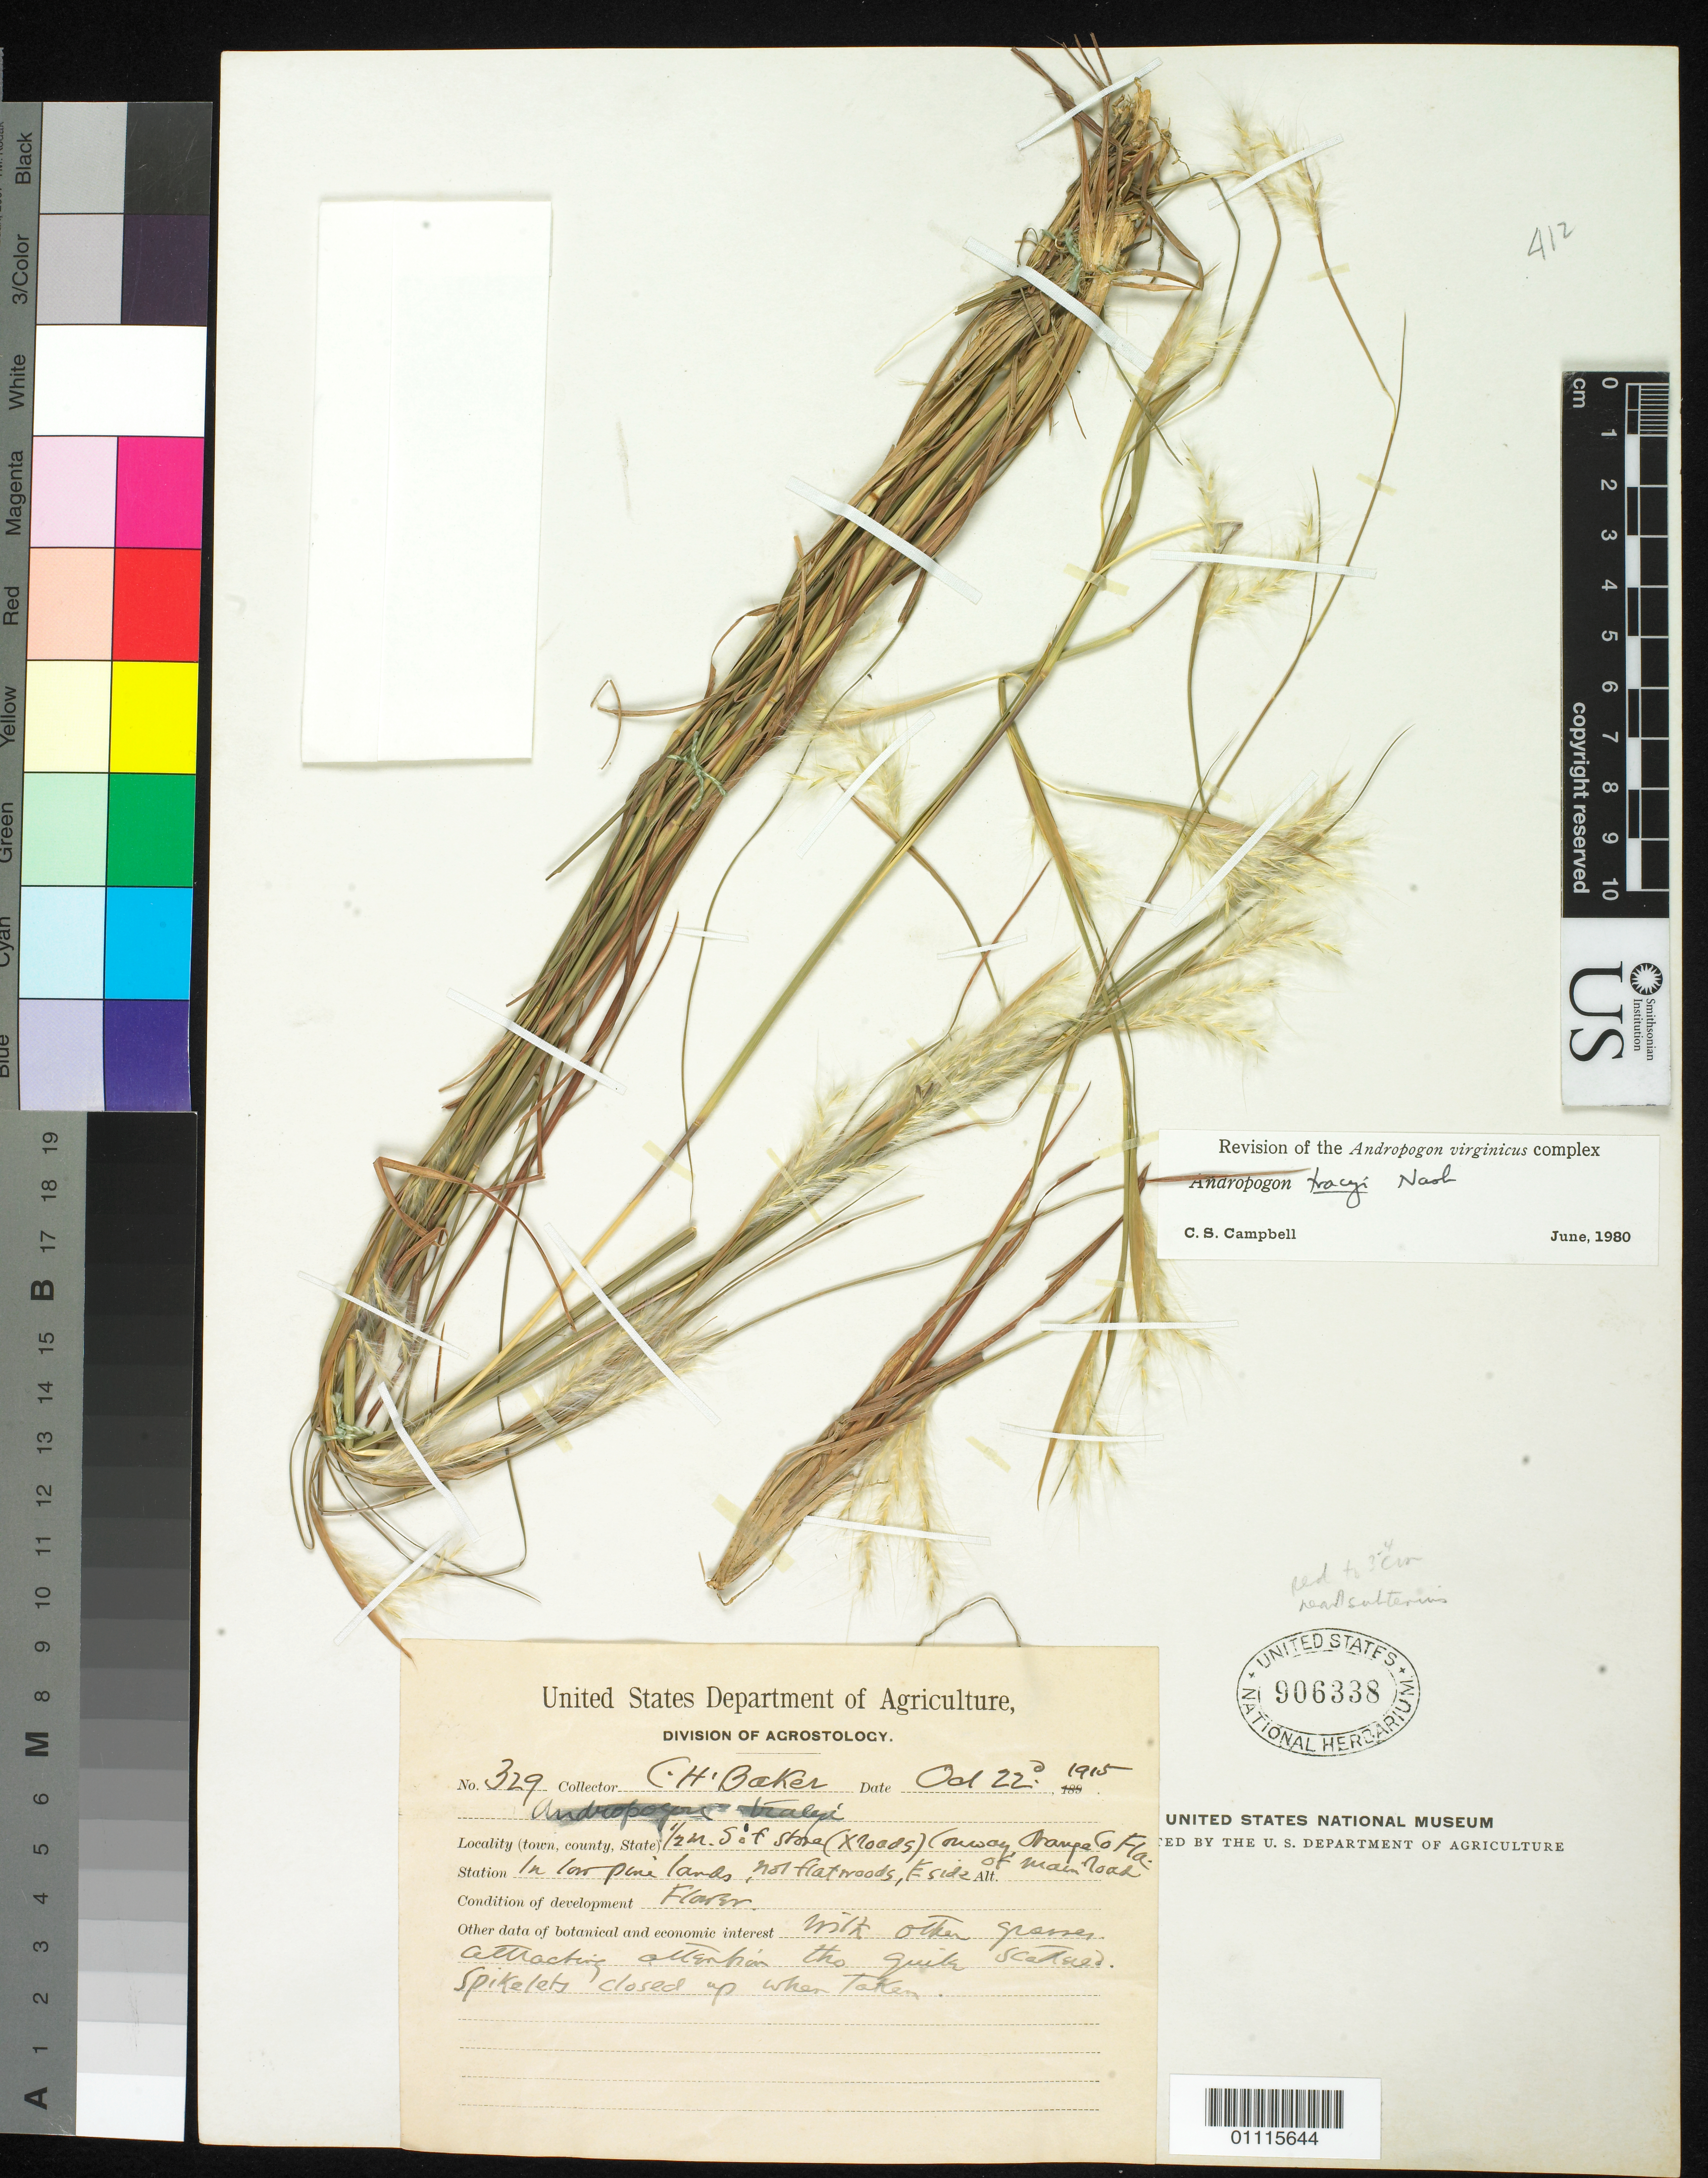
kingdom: Plantae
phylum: Tracheophyta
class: Liliopsida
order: Poales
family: Poaceae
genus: Andropogon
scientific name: Andropogon tracyi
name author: Nash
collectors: C. Baker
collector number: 329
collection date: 1915-10-22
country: United States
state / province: Florida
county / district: Orange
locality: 1/2 mi. S of Conway.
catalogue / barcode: US 906338